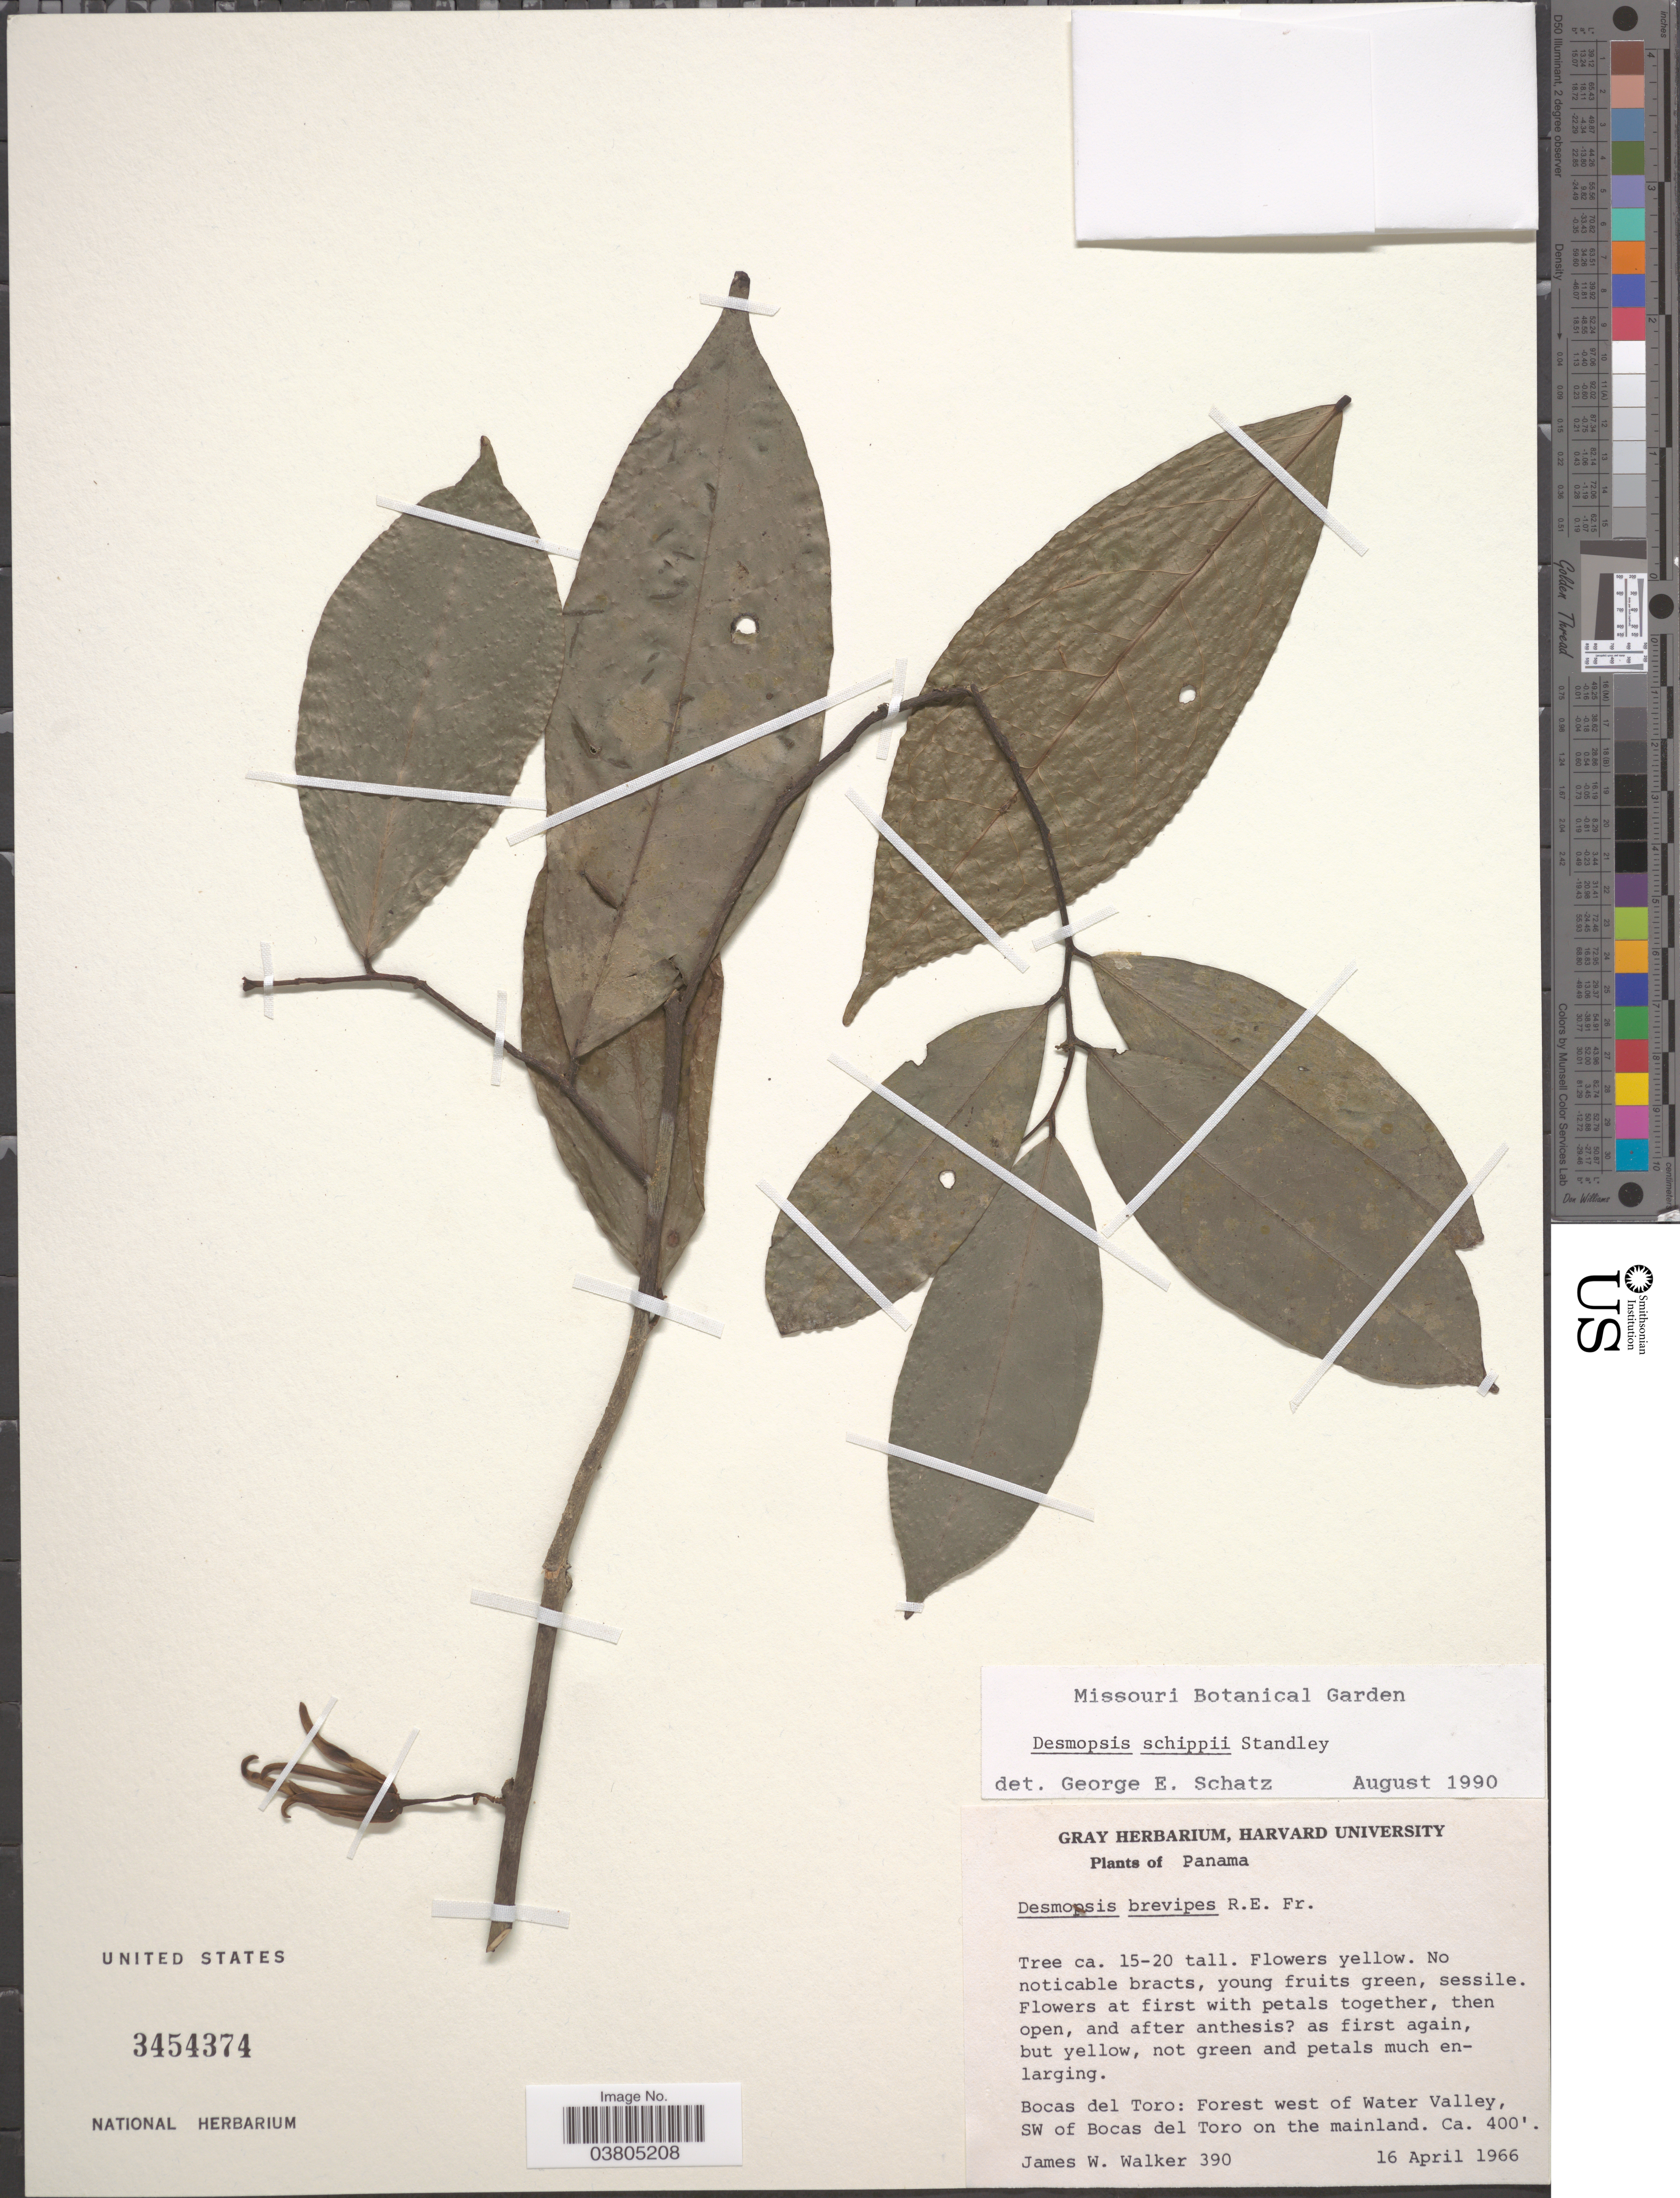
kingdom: Plantae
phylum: Tracheophyta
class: Magnoliopsida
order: Magnoliales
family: Annonaceae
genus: Desmopsis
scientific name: Desmopsis schippii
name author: Standl.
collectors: J. W. Walker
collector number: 390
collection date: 1966-04-16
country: Panama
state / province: Bocas del Toro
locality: Forest west of Water Valley, SW of Bocas del Toro on the mainland.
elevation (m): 122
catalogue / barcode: US 3454374